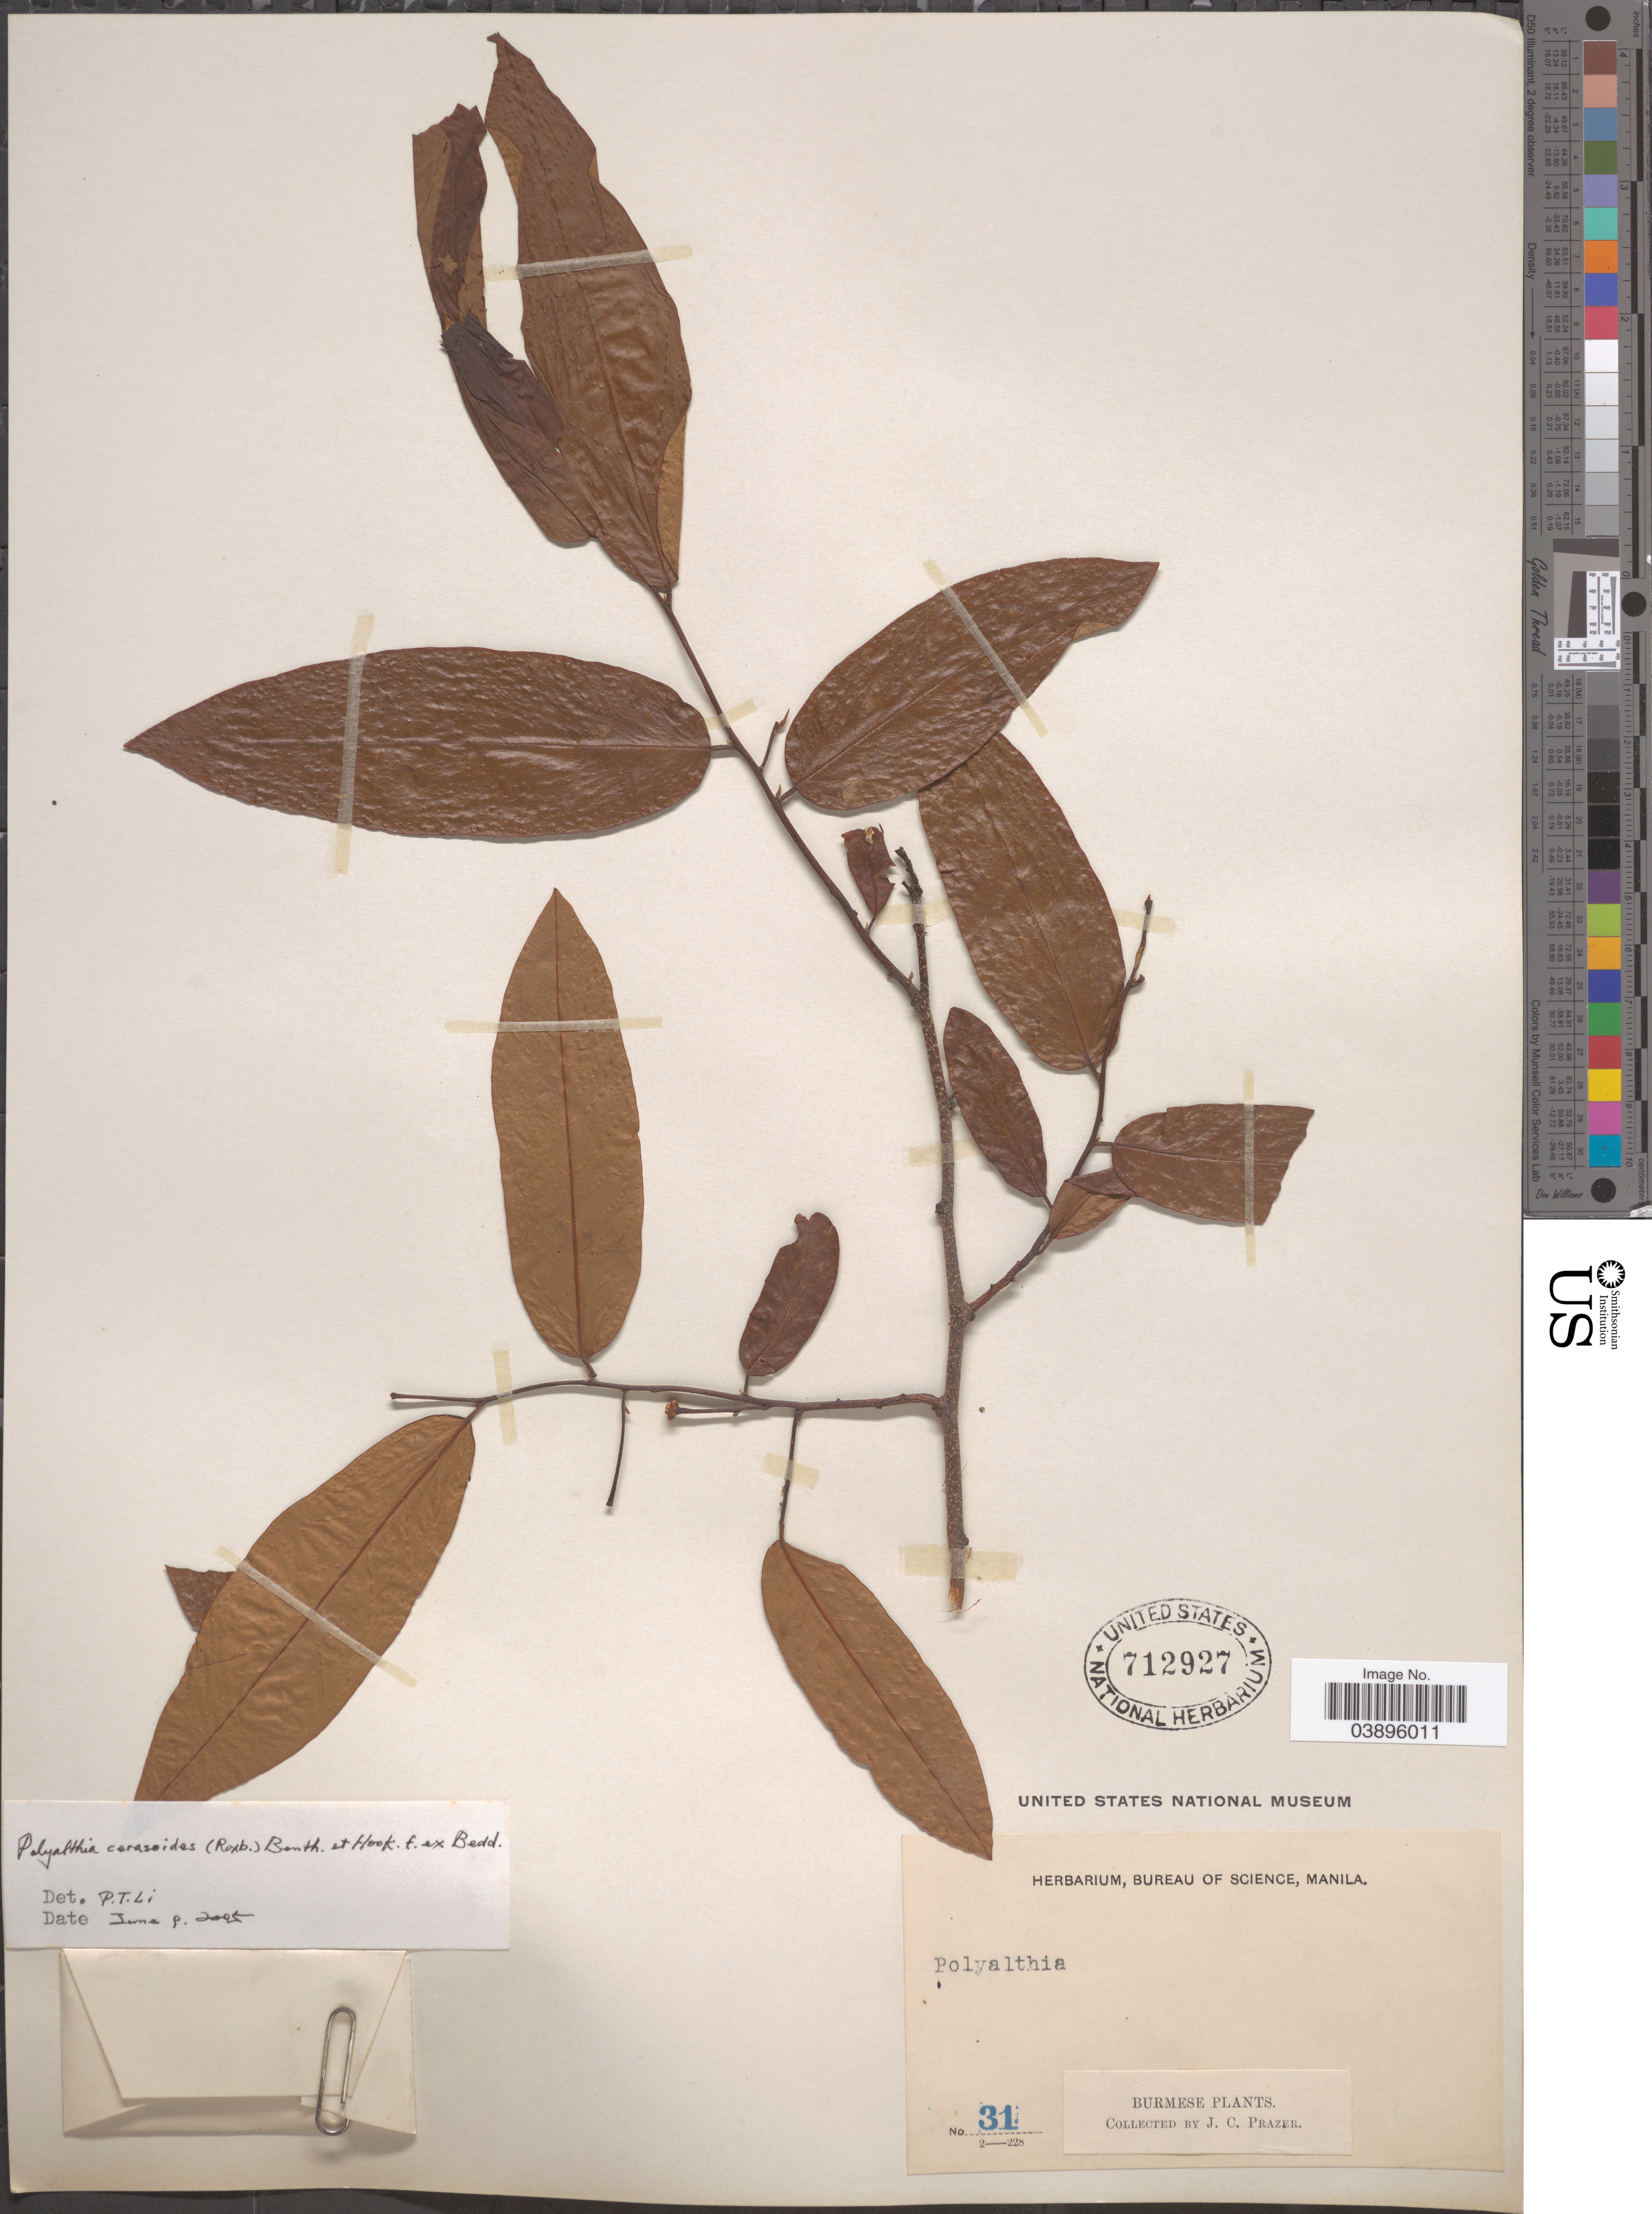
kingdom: Plantae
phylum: Tracheophyta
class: Magnoliopsida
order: Magnoliales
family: Annonaceae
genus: Polyalthia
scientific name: Polyalthia sp.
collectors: J. Prazer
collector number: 31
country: Myanmar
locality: Burmese.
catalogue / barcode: US 712927